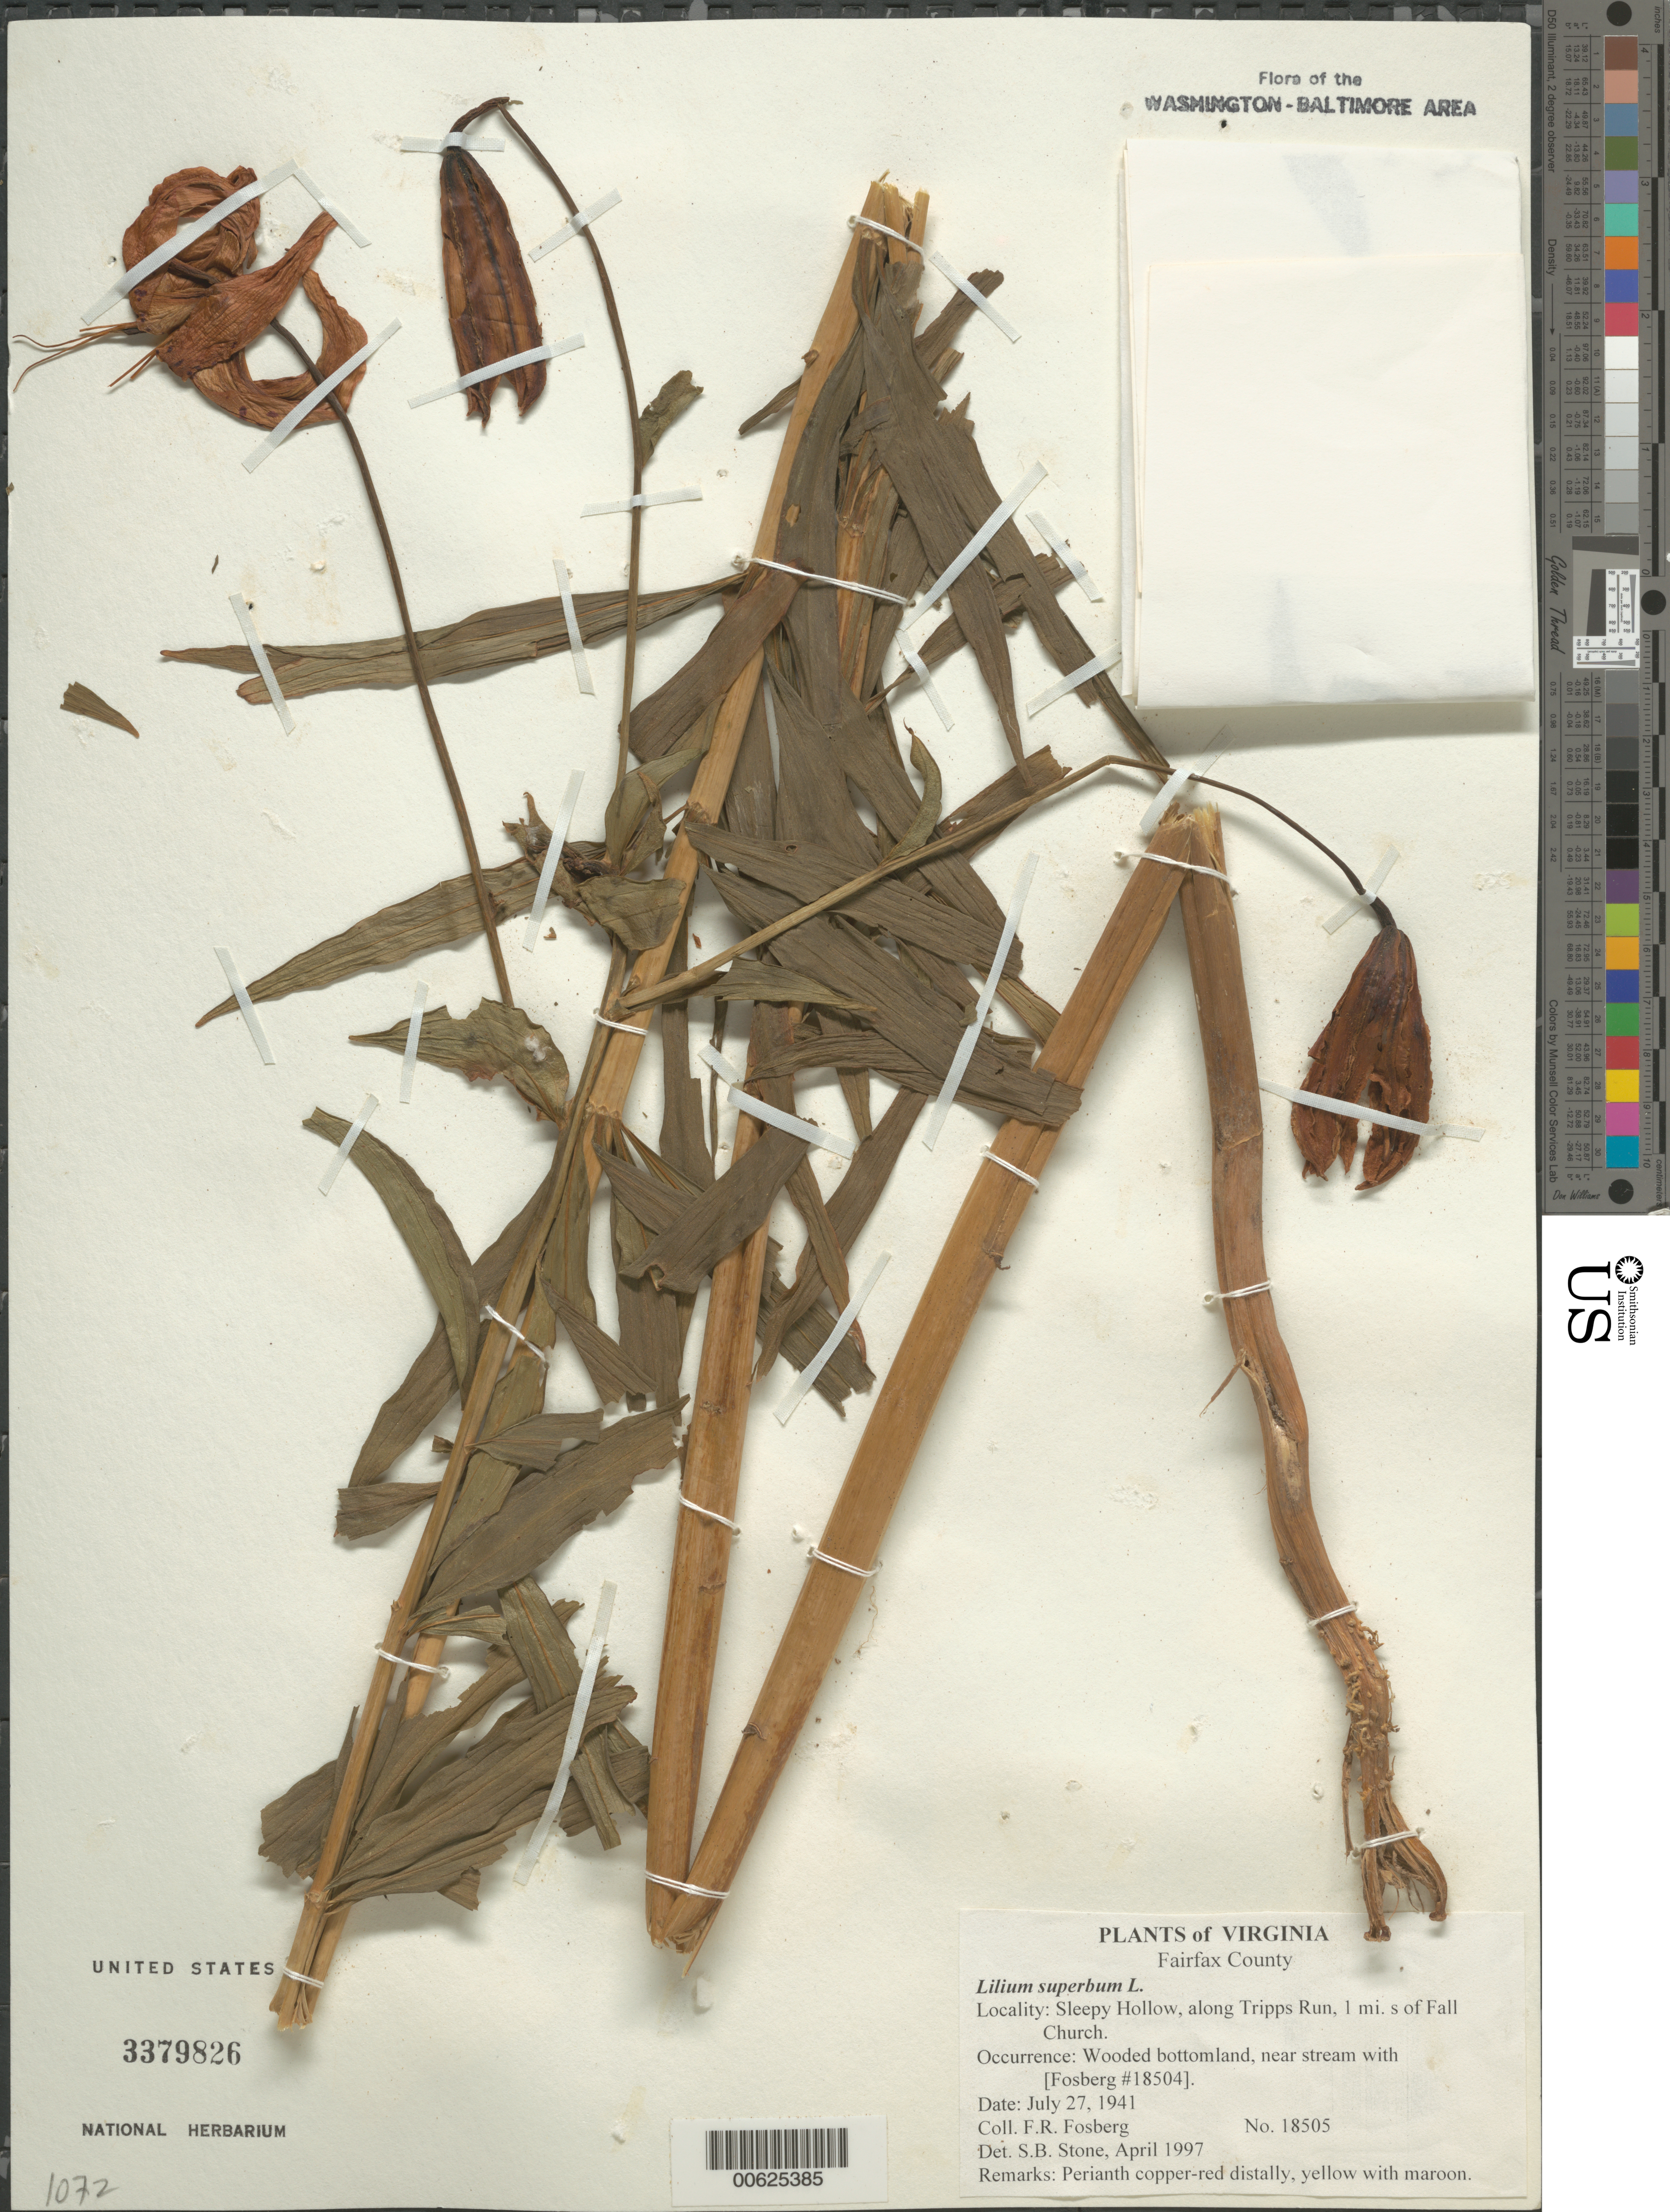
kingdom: Plantae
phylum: Tracheophyta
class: Liliopsida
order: Liliales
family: Liliaceae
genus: Lilium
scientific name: Lilium superbum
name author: L.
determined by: Stone, S. B.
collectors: F. R. Fosberg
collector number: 18505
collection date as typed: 27 Jul 1941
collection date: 1941-07-27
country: United States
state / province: Virginia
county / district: Fairfax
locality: Sleepy Hollow, along Tripps Run, 1 mi. S of Falls Church.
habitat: Wooded bottomland, near stream with [Fosberg #18504].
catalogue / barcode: US 3379826